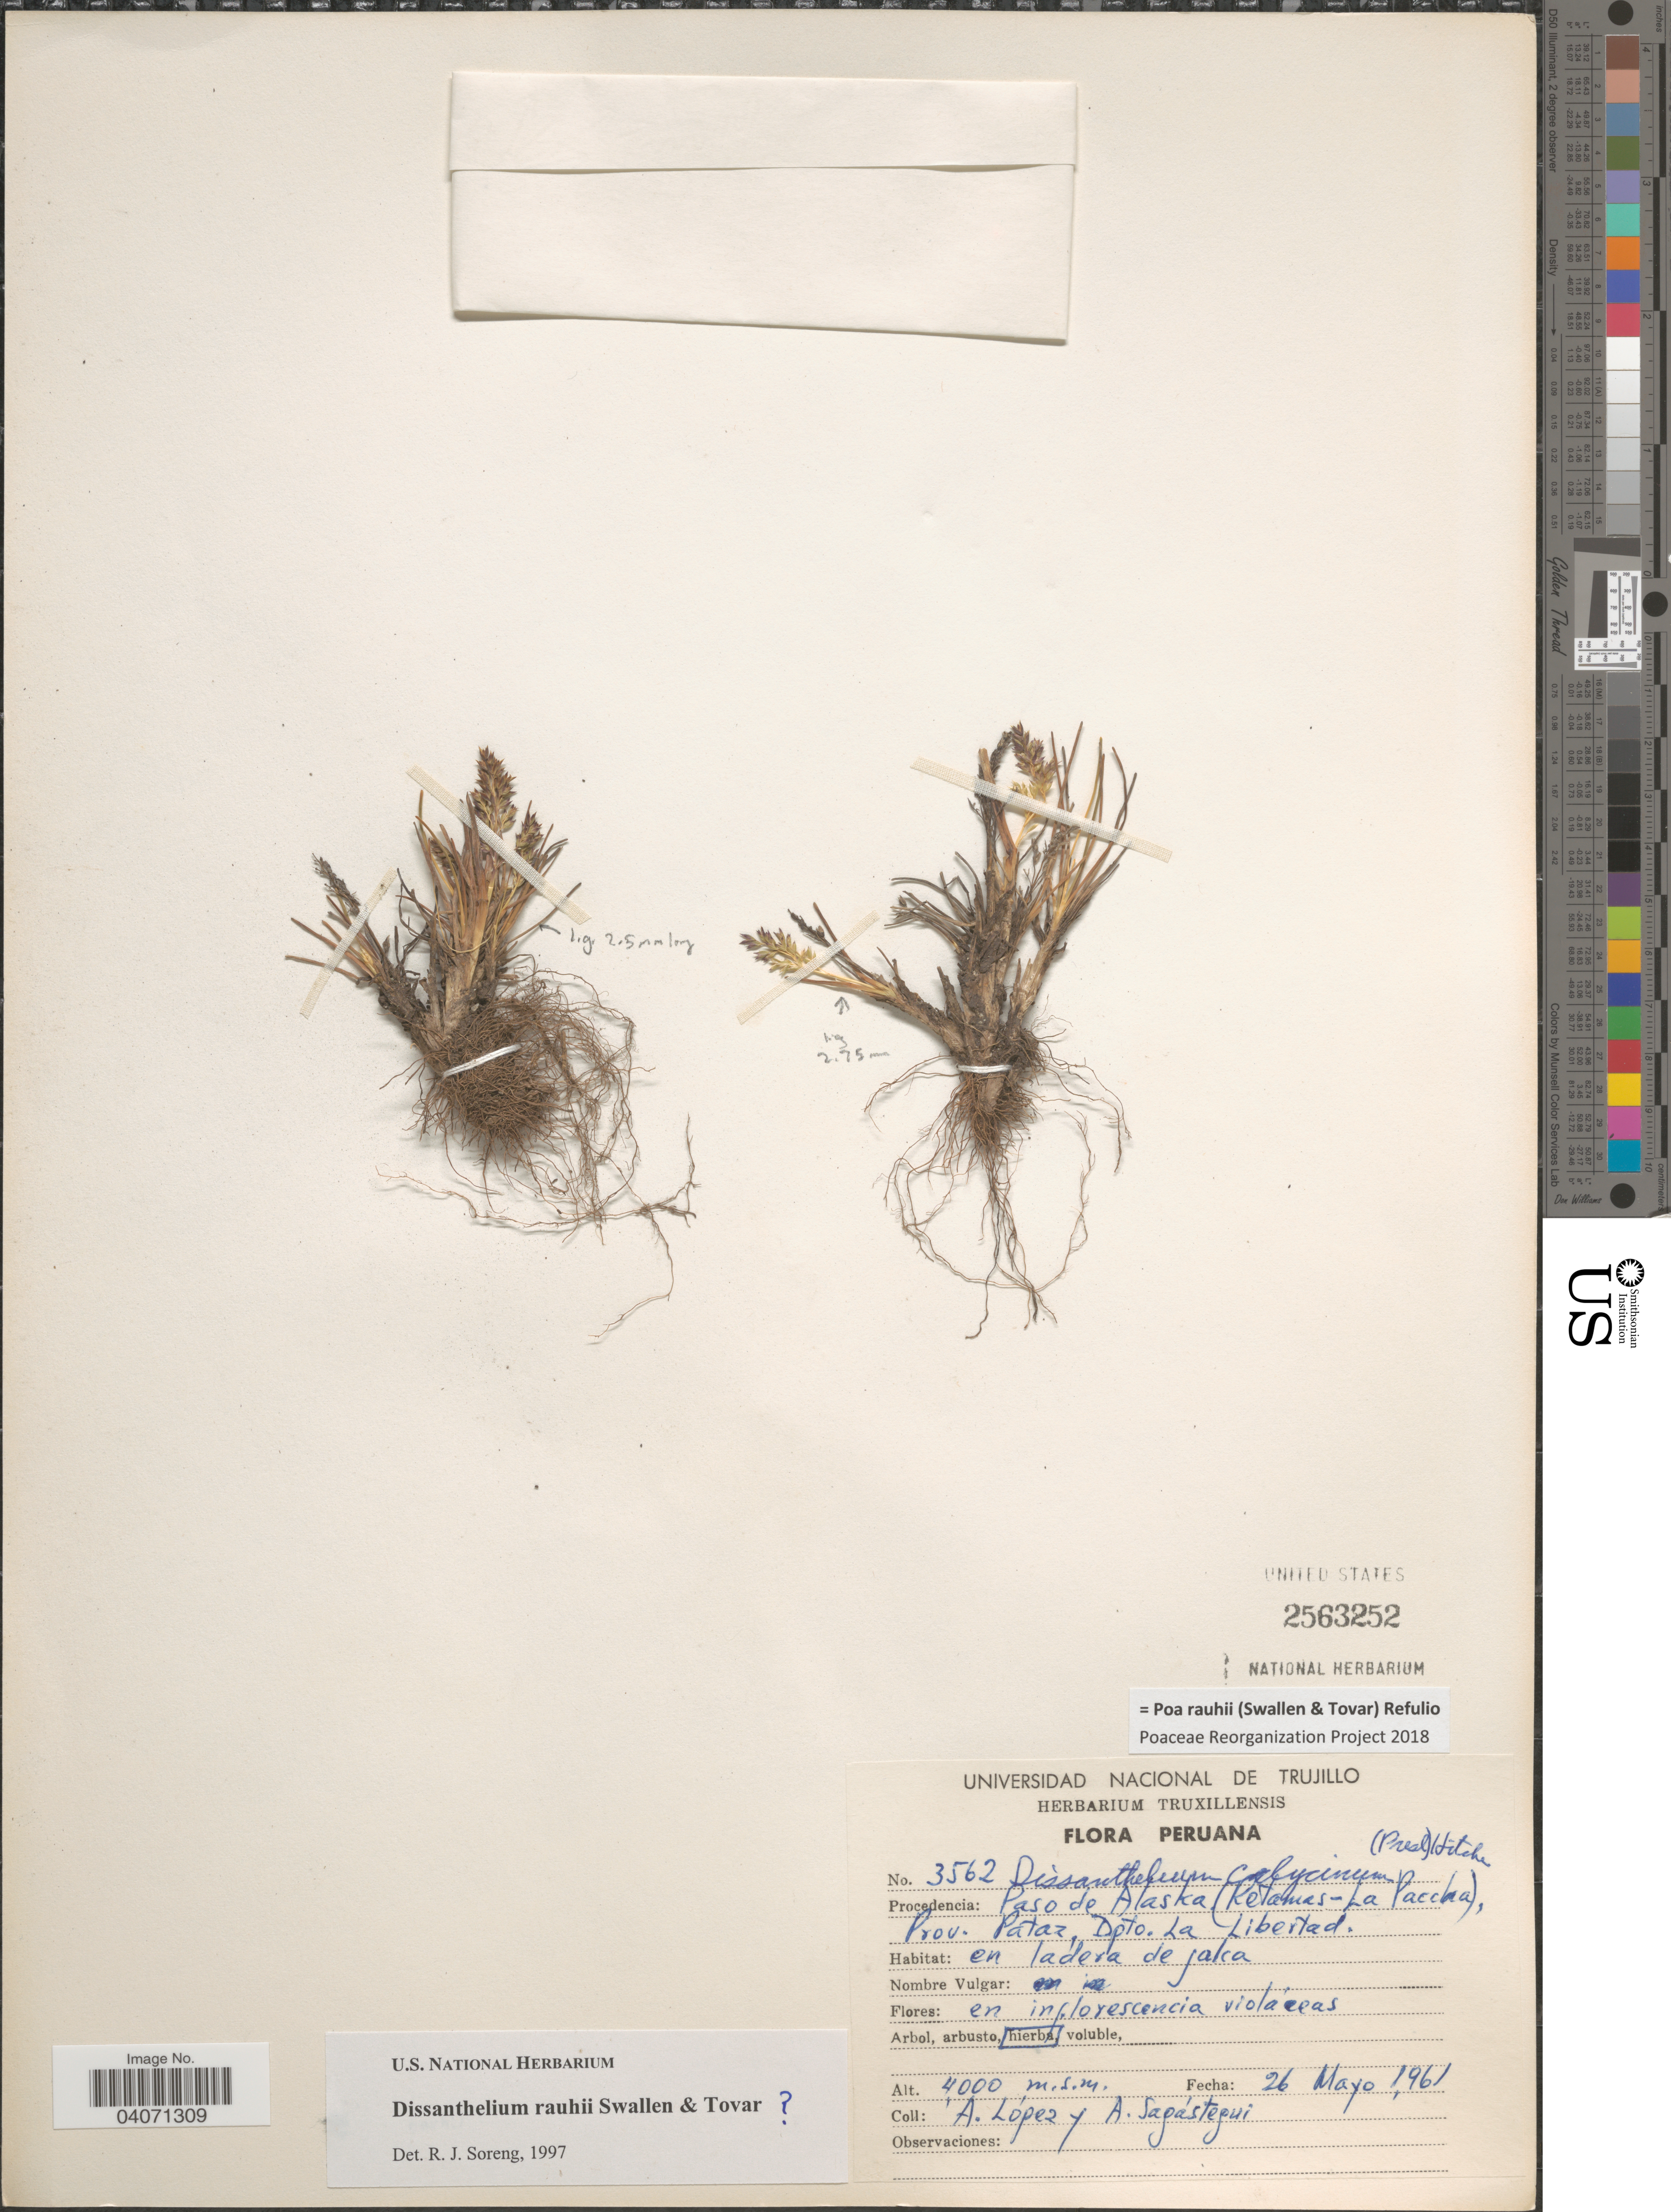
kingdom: Plantae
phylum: Tracheophyta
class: Liliopsida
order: Poales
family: Poaceae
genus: Poa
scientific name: Poa rauhii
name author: (Swallen & Tovar) Refulio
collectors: A. López & A. Sagastegui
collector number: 3562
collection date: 1961-05-26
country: Peru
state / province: La Libertad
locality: Paso de Alaska (Ketamas- La Paccha), Prov. Pataz, Dpto. La Libertad. En ladera de jalca.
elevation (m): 4000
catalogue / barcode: US 2563252